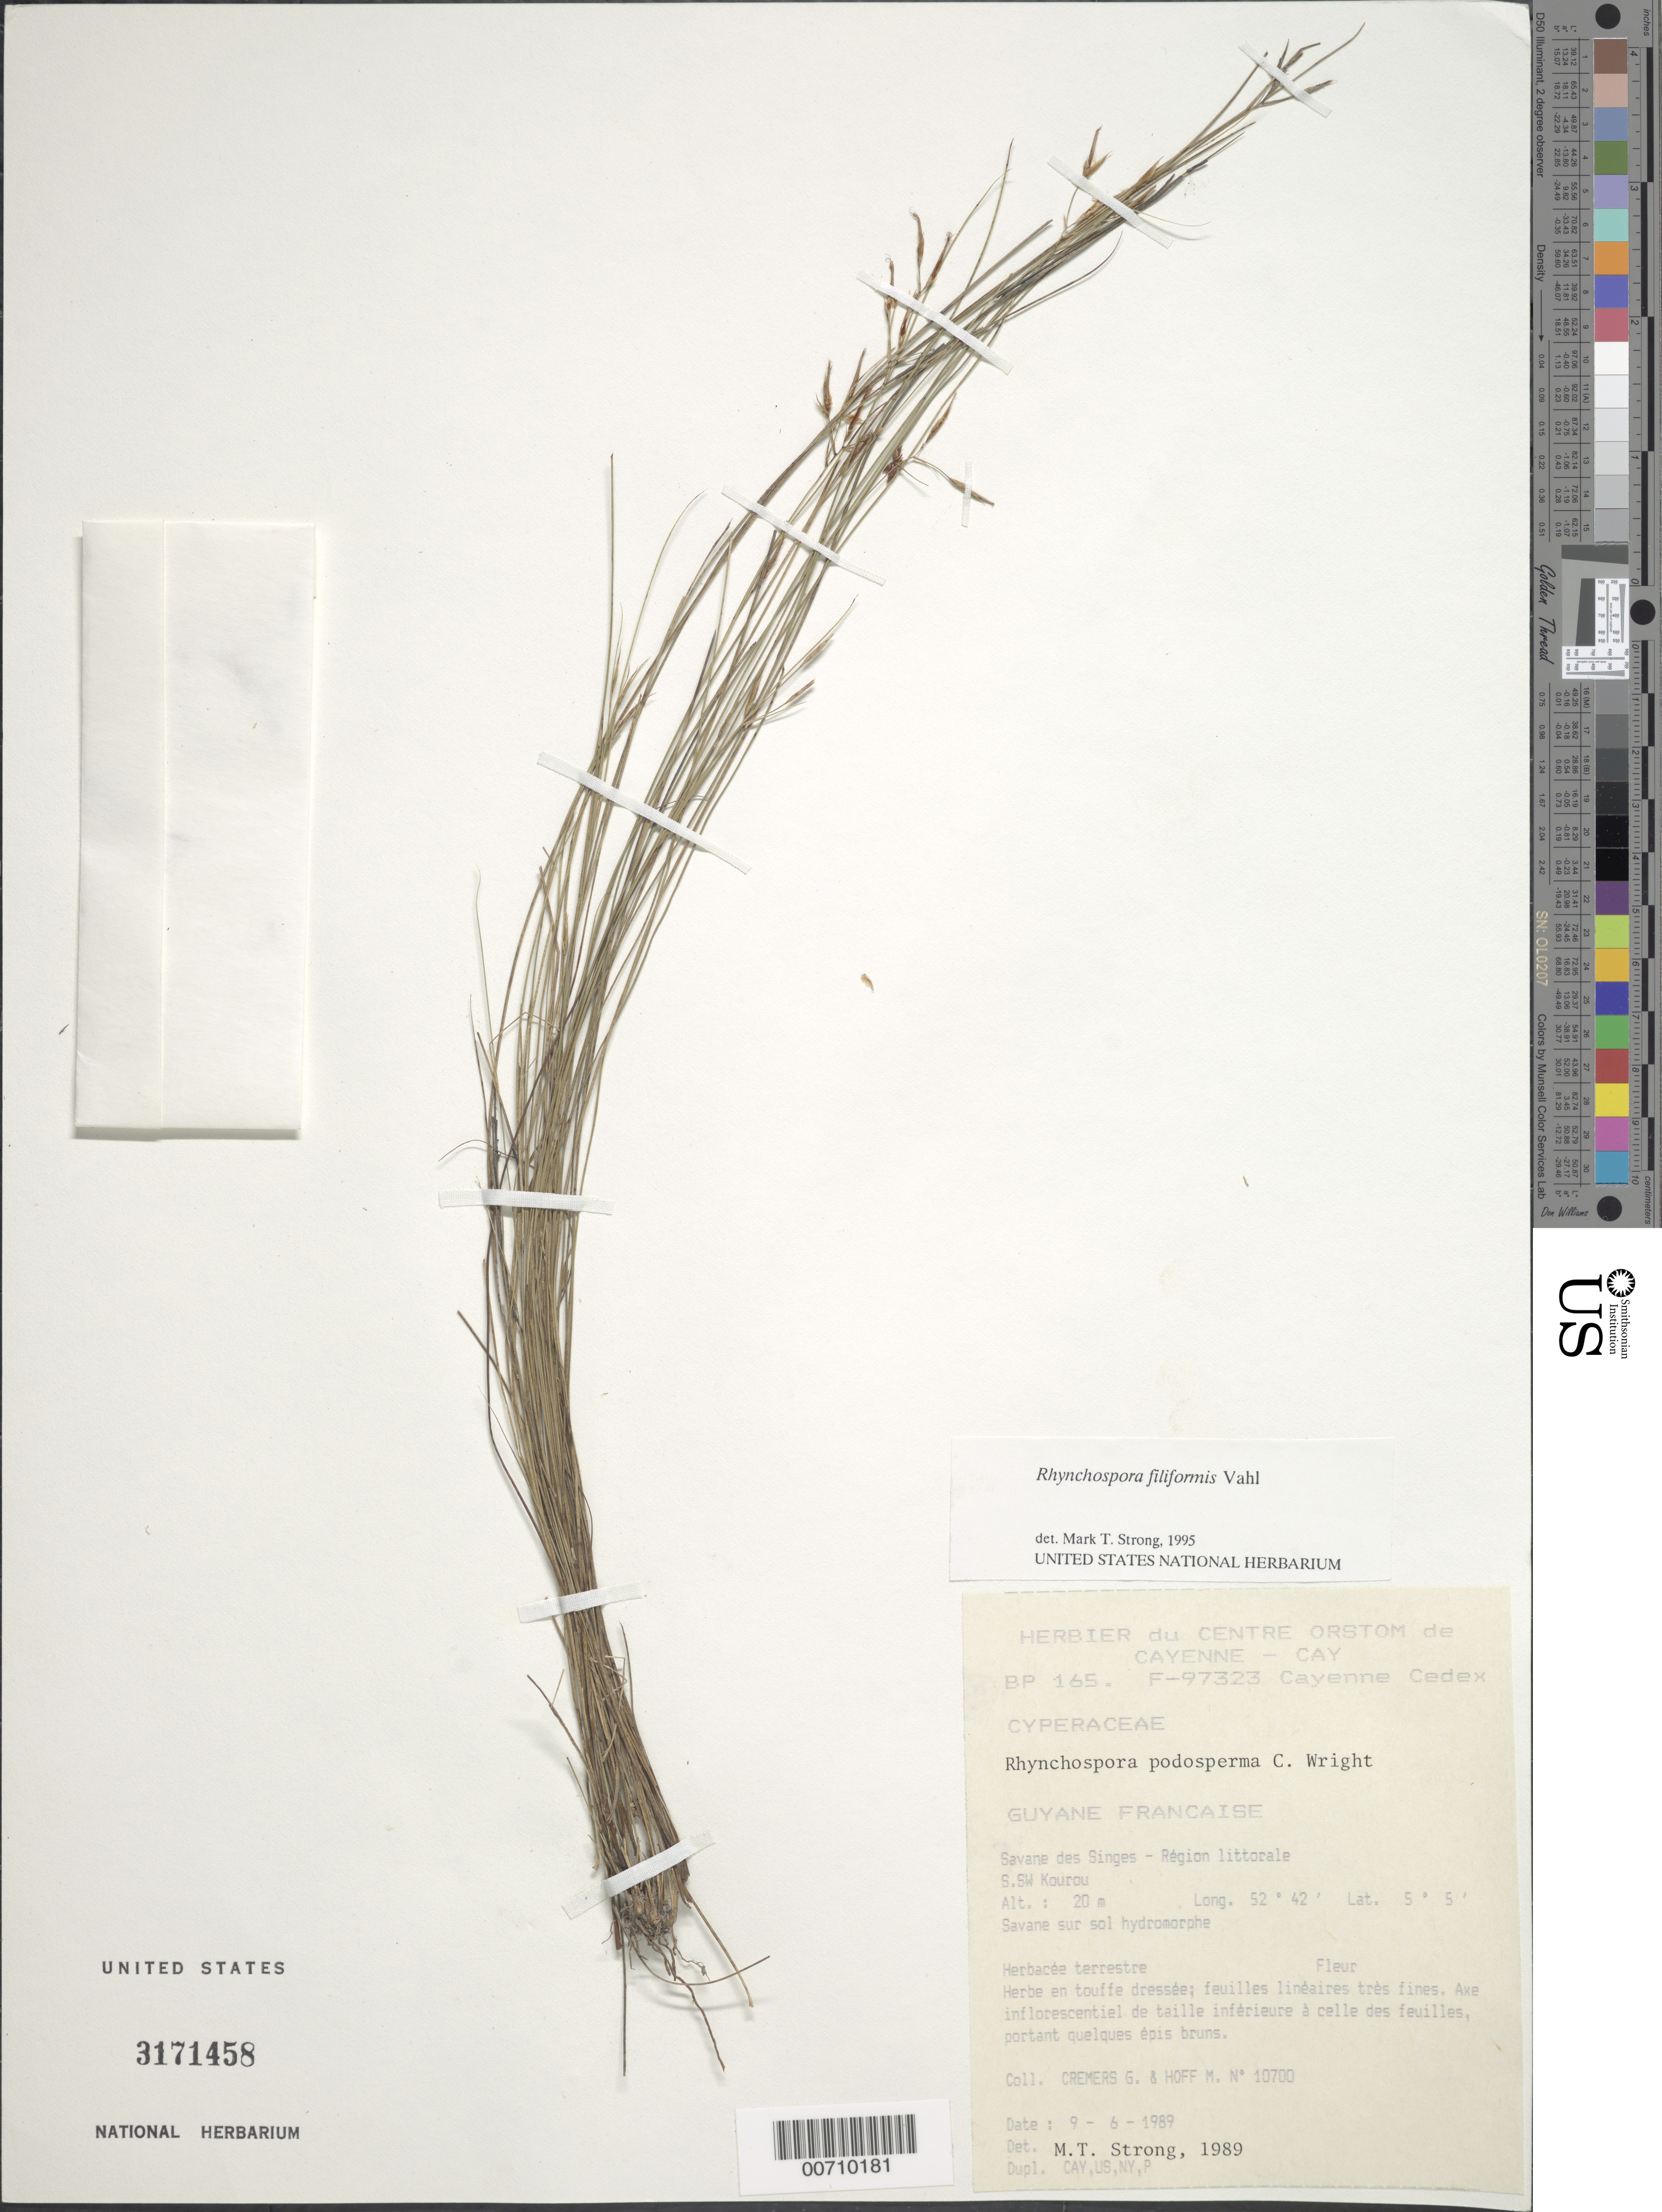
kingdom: Plantae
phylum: Tracheophyta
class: Liliopsida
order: Poales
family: Cyperaceae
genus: Rhynchospora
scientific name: Rhynchospora filiformis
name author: Vahl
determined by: Strong, M. T., (US), Smithsonian Institution - National Museum of Natural History (UNITED STATES)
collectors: G. Cremers & M. Hoff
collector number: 10700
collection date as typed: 9-Jun-89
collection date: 1989-06-09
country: French Guiana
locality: Dégrad Saramaca, Bassin du Kourou, SSW Kourou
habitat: Savane sur sol hydromorphe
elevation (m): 20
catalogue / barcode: US 3171458